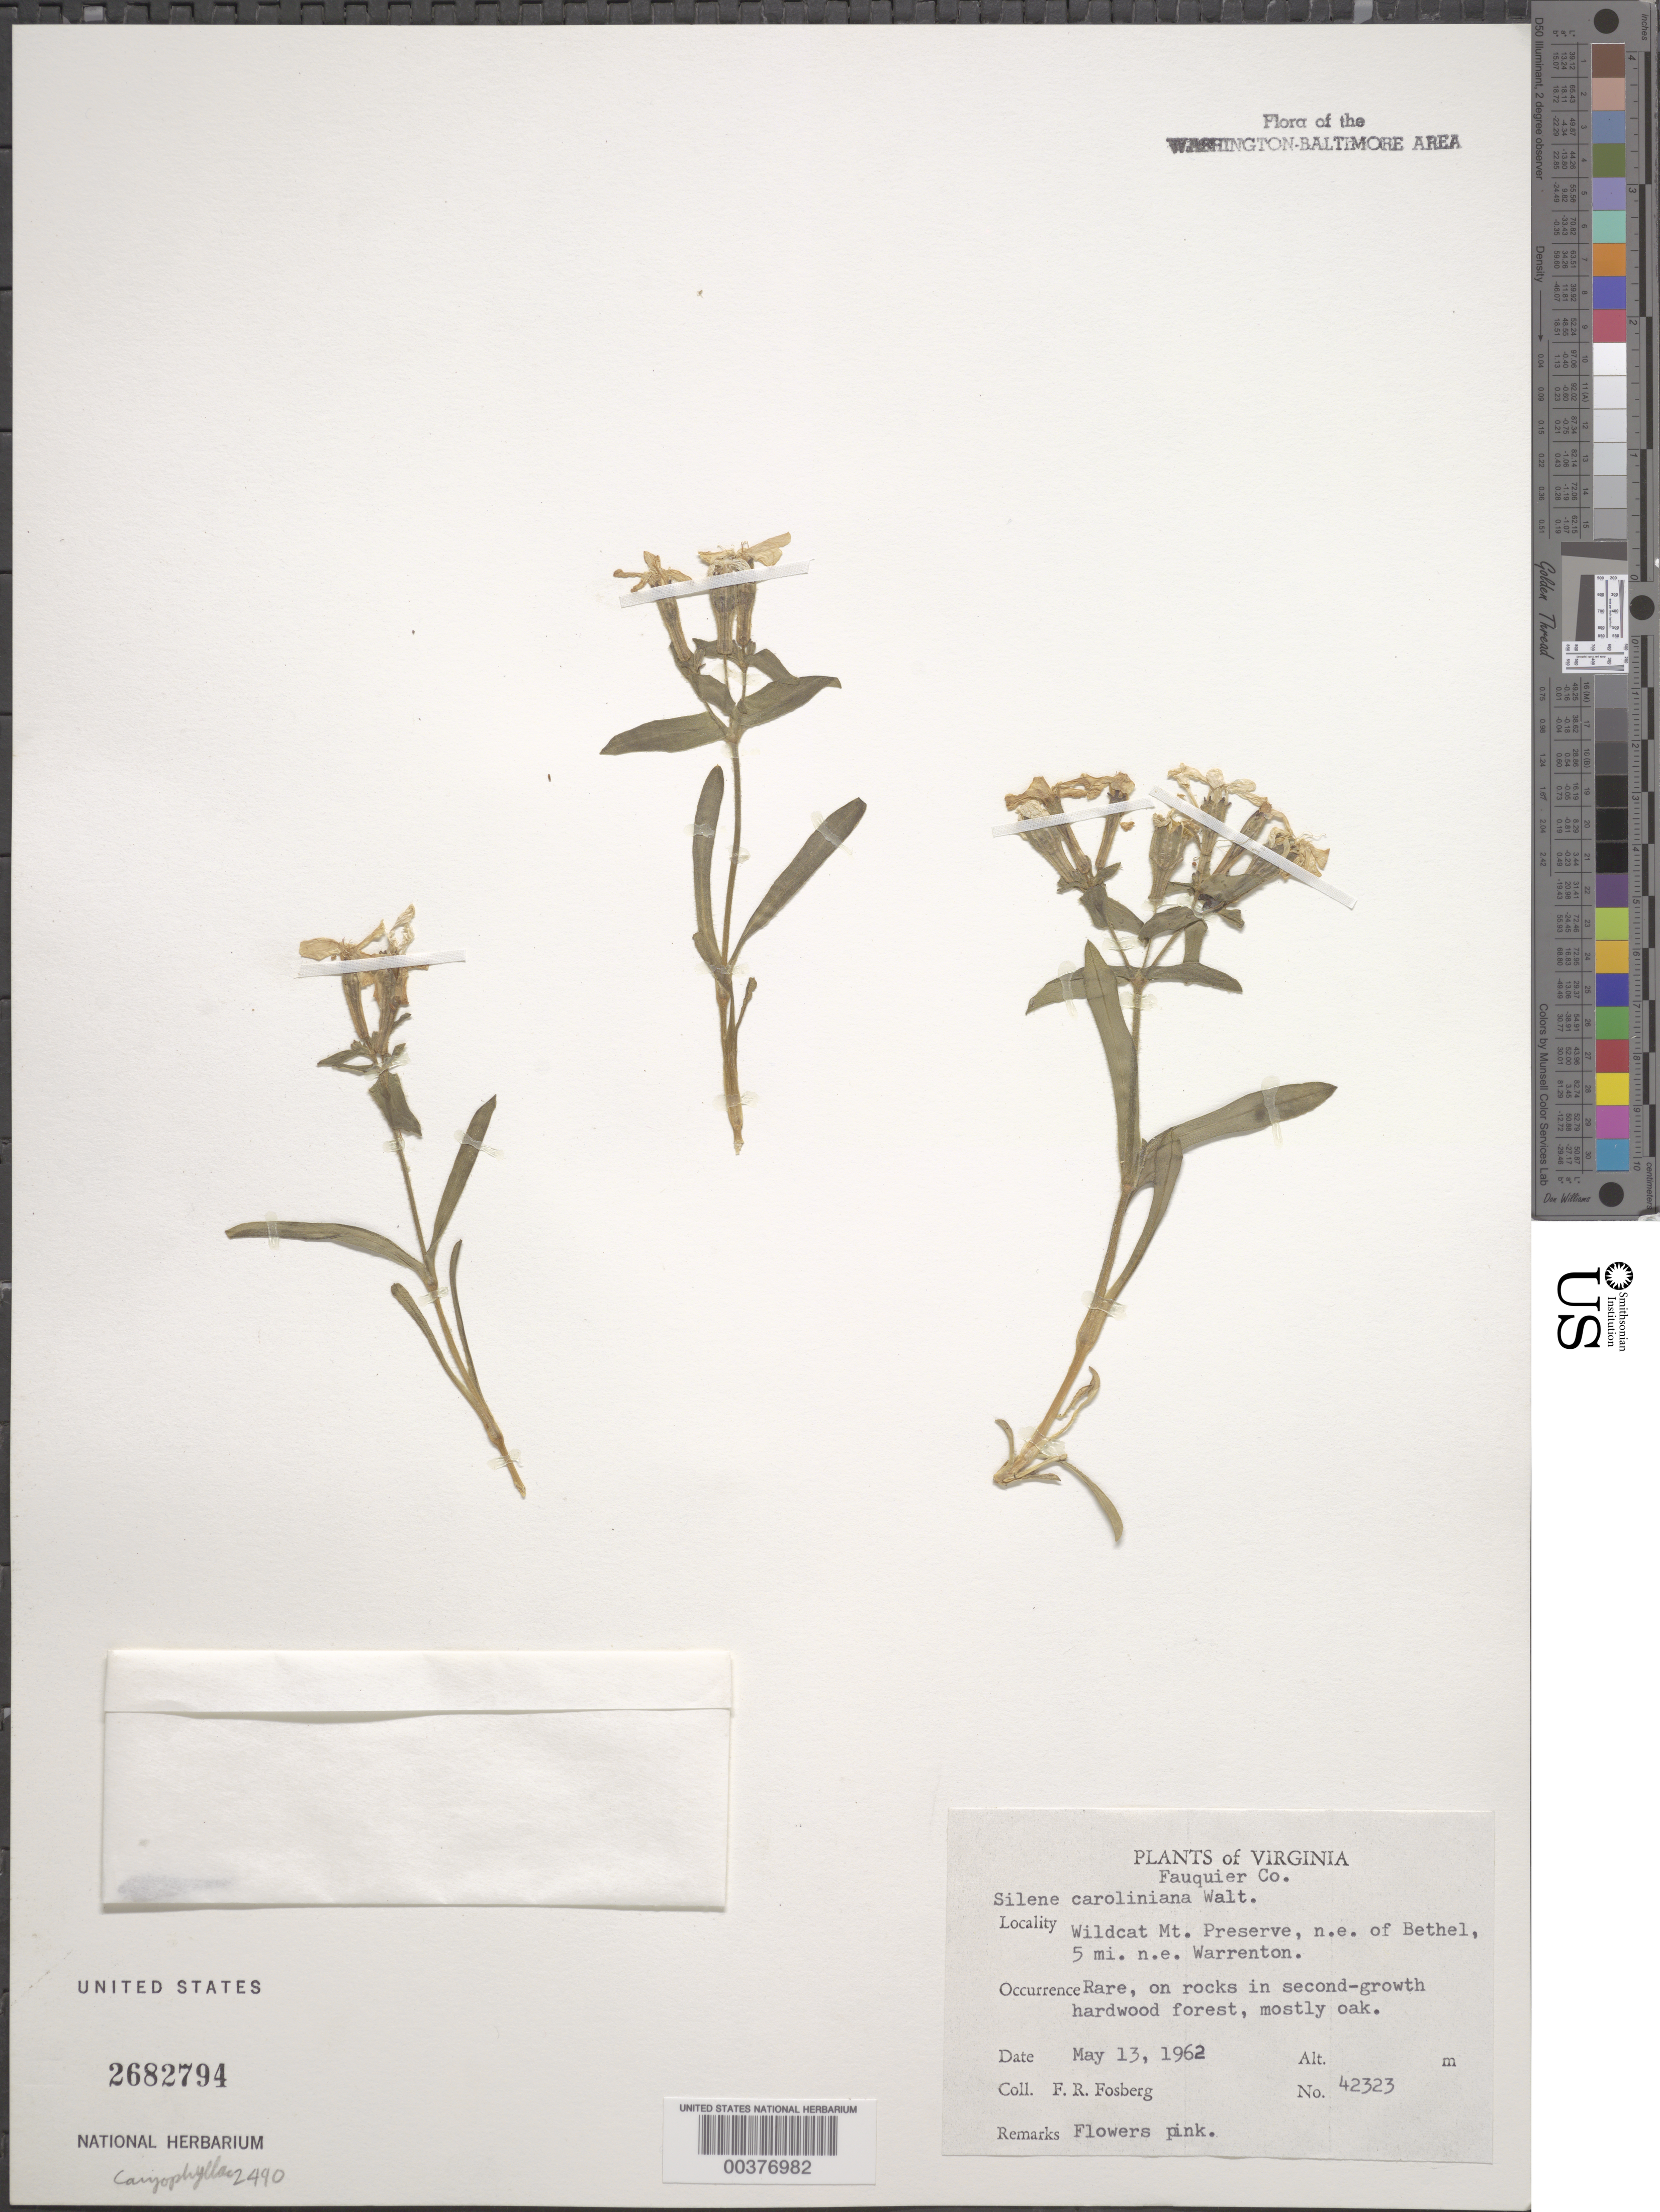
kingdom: Plantae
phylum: Tracheophyta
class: Magnoliopsida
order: Caryophyllales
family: Caryophyllaceae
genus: Silene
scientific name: Silene caroliniana var. pensylvanica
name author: (Michx.) Fernald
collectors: F. R. Fosberg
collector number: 42323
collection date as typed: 13 May 1962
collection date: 1962-05-13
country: United States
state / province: Virginia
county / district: Fauquier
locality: Wildcat Mountain Preserve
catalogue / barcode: US 2682794